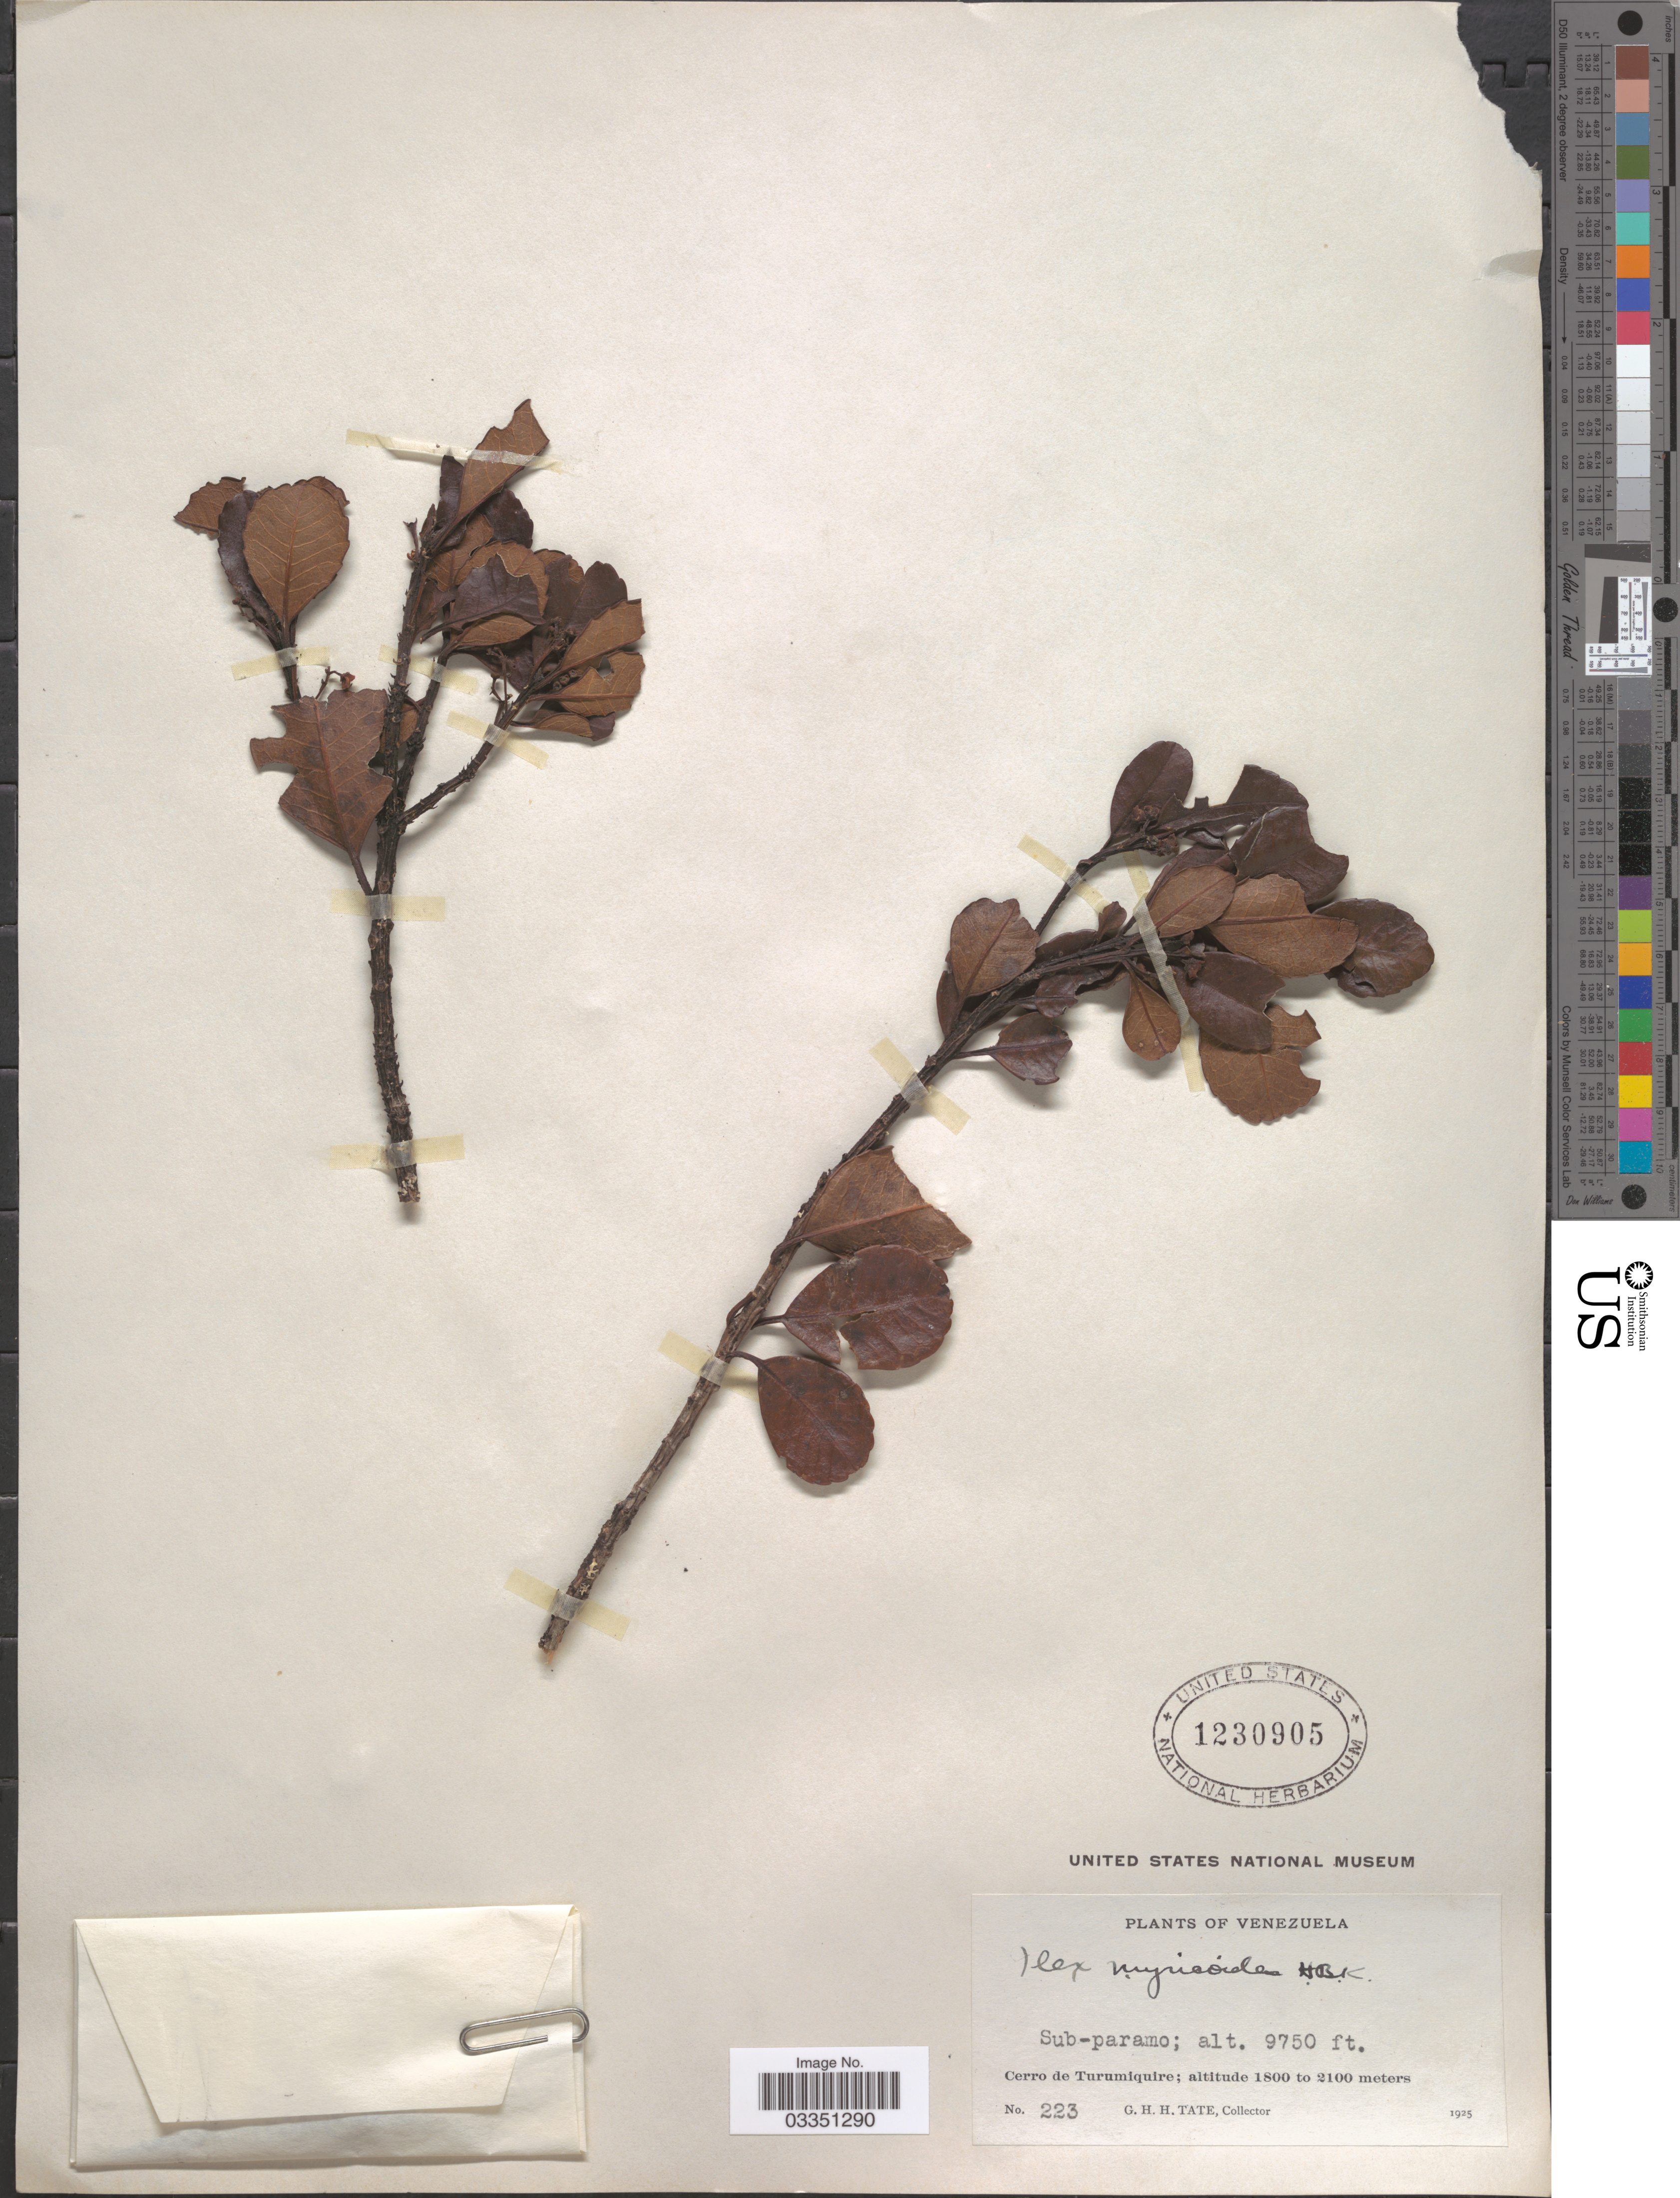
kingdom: Plantae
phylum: Tracheophyta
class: Magnoliopsida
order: Aquifoliales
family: Aquifoliaceae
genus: Ilex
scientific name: Ilex naiguatina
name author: Loes.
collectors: G. H. H.Tate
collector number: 223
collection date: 1925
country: Venezuela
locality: Cerro de Turumiquire.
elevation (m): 1800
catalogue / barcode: US 1230905